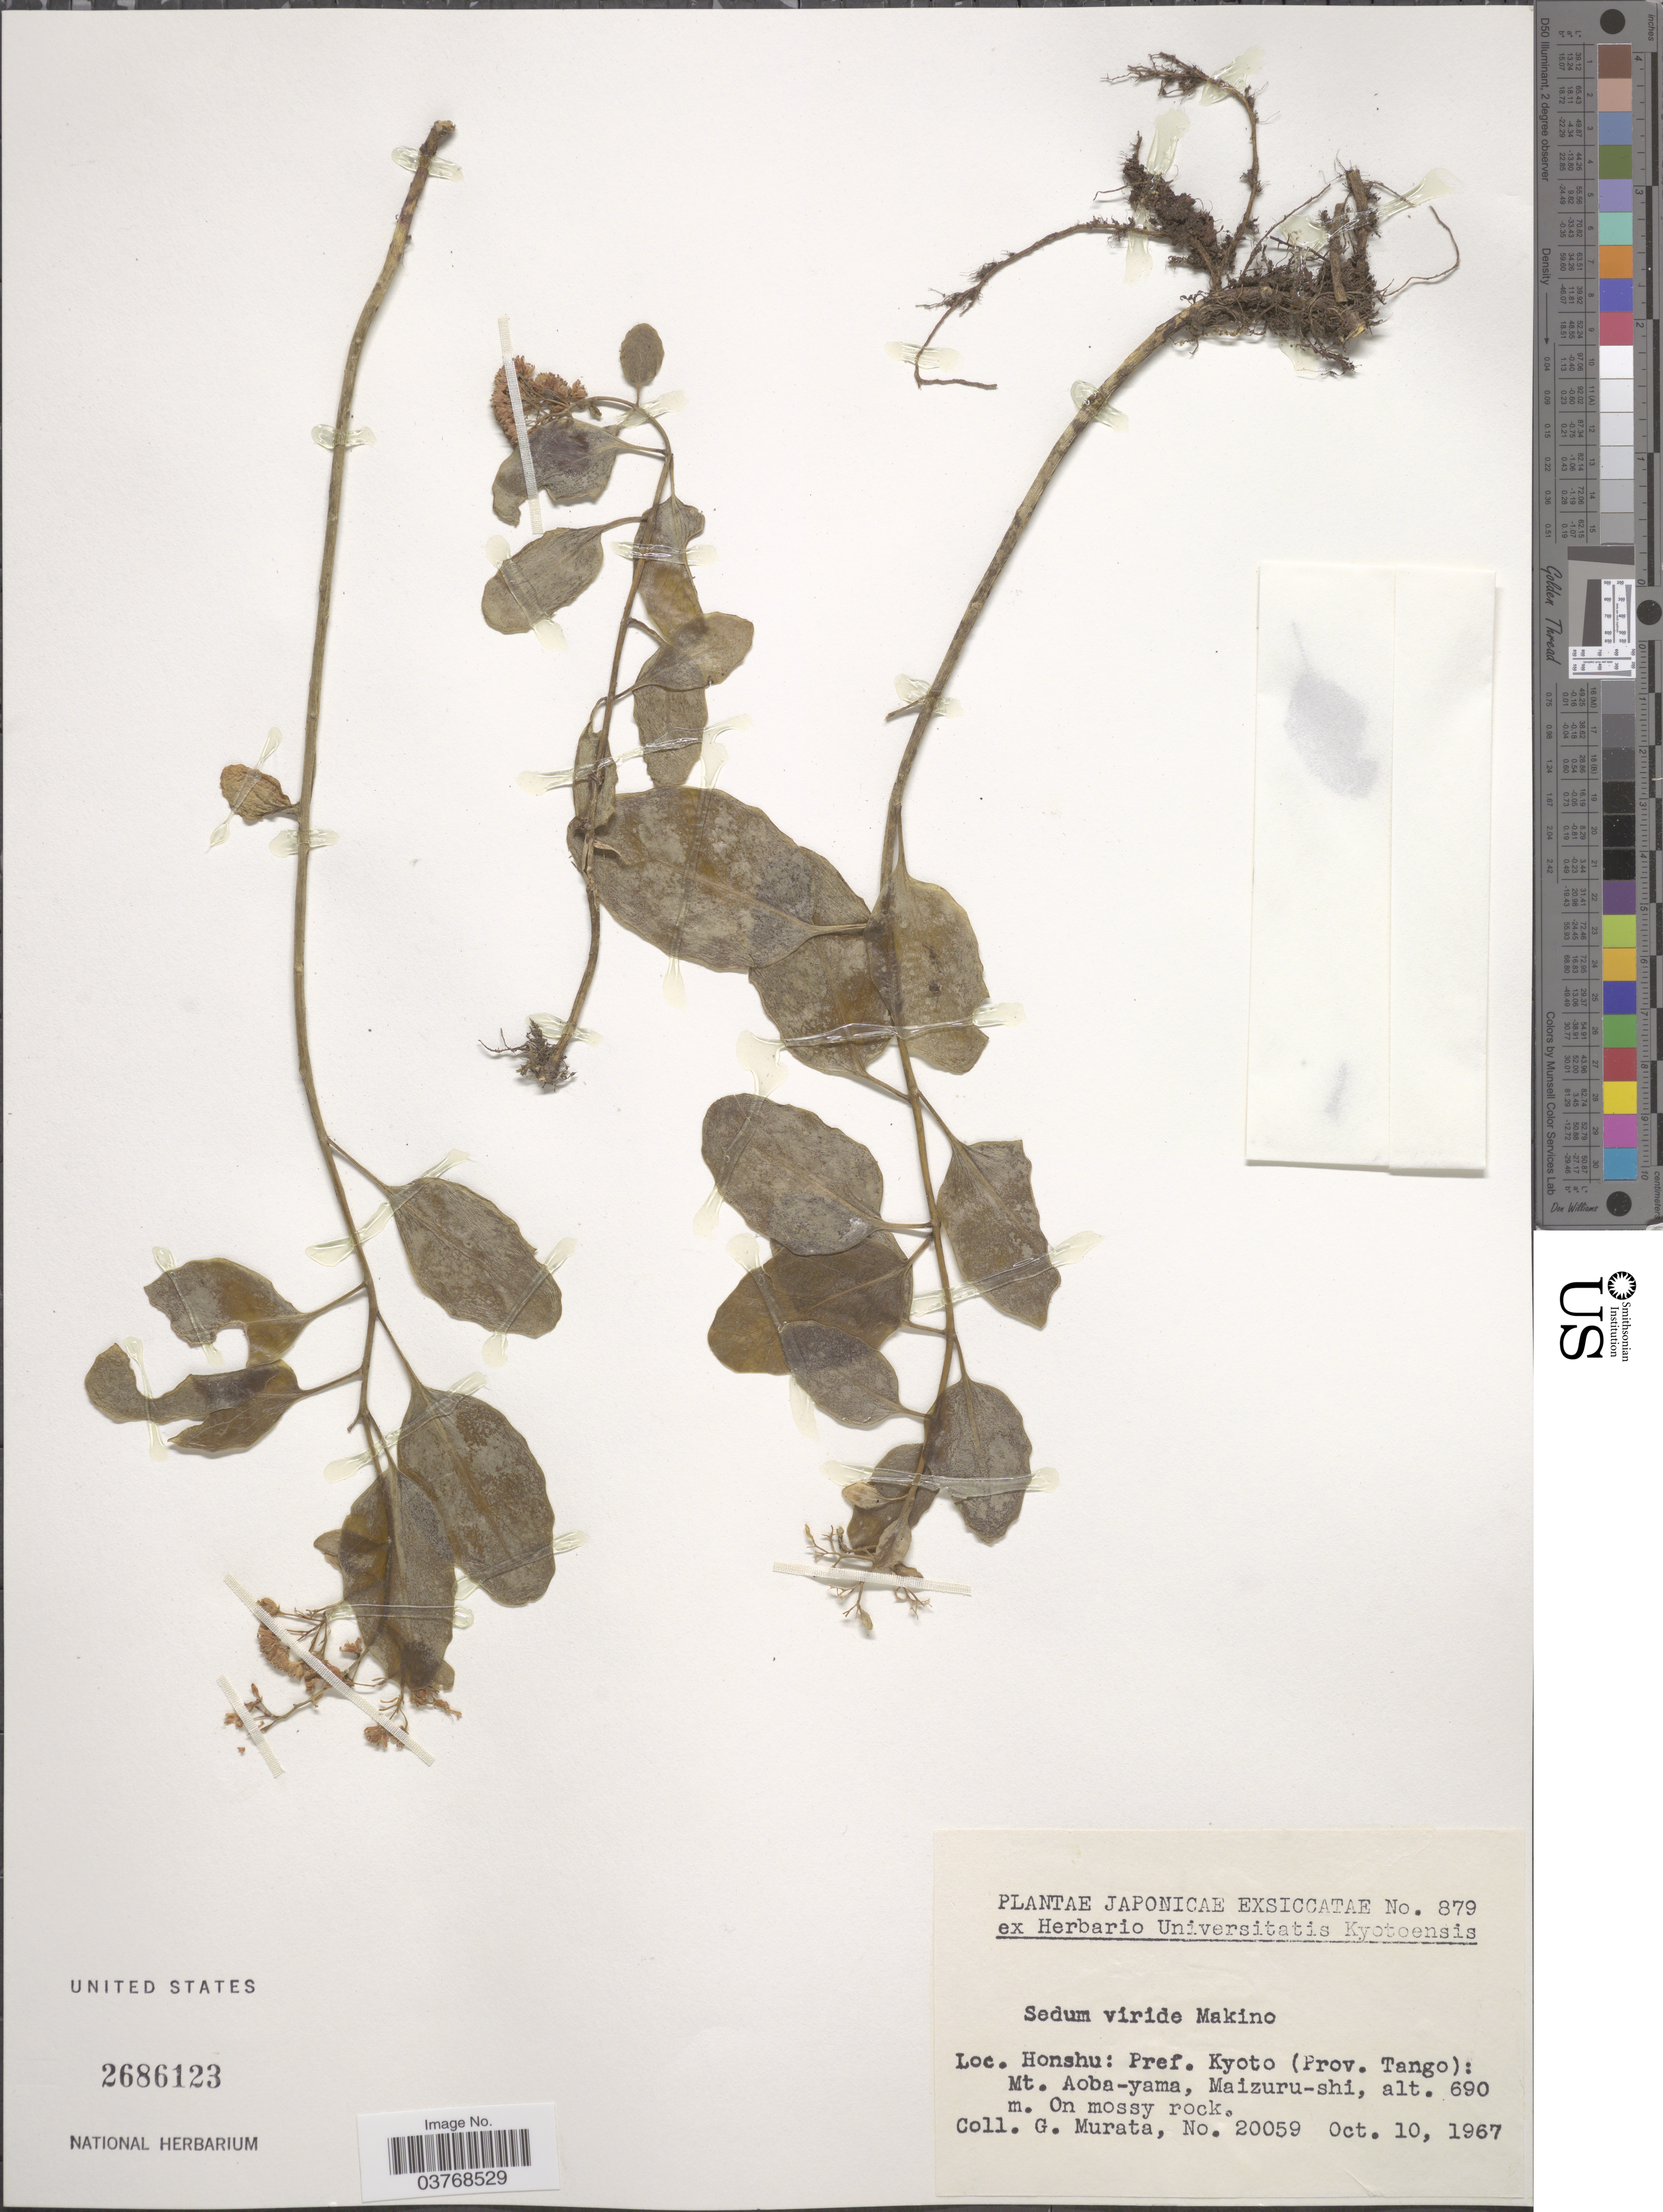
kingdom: Plantae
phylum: Tracheophyta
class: Magnoliopsida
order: Saxifragales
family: Crassulaceae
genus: Hylotelephium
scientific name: Hylotelephium viride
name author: (Makino) H. Ohba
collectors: G. Murata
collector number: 20059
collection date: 1967-10-10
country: Japan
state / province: Kyoto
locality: Honshu: Pref. Kyoto (Prov. Tango): Mt. Aoba-yama, Maizuru-shi.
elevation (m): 690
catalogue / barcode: US 2686123